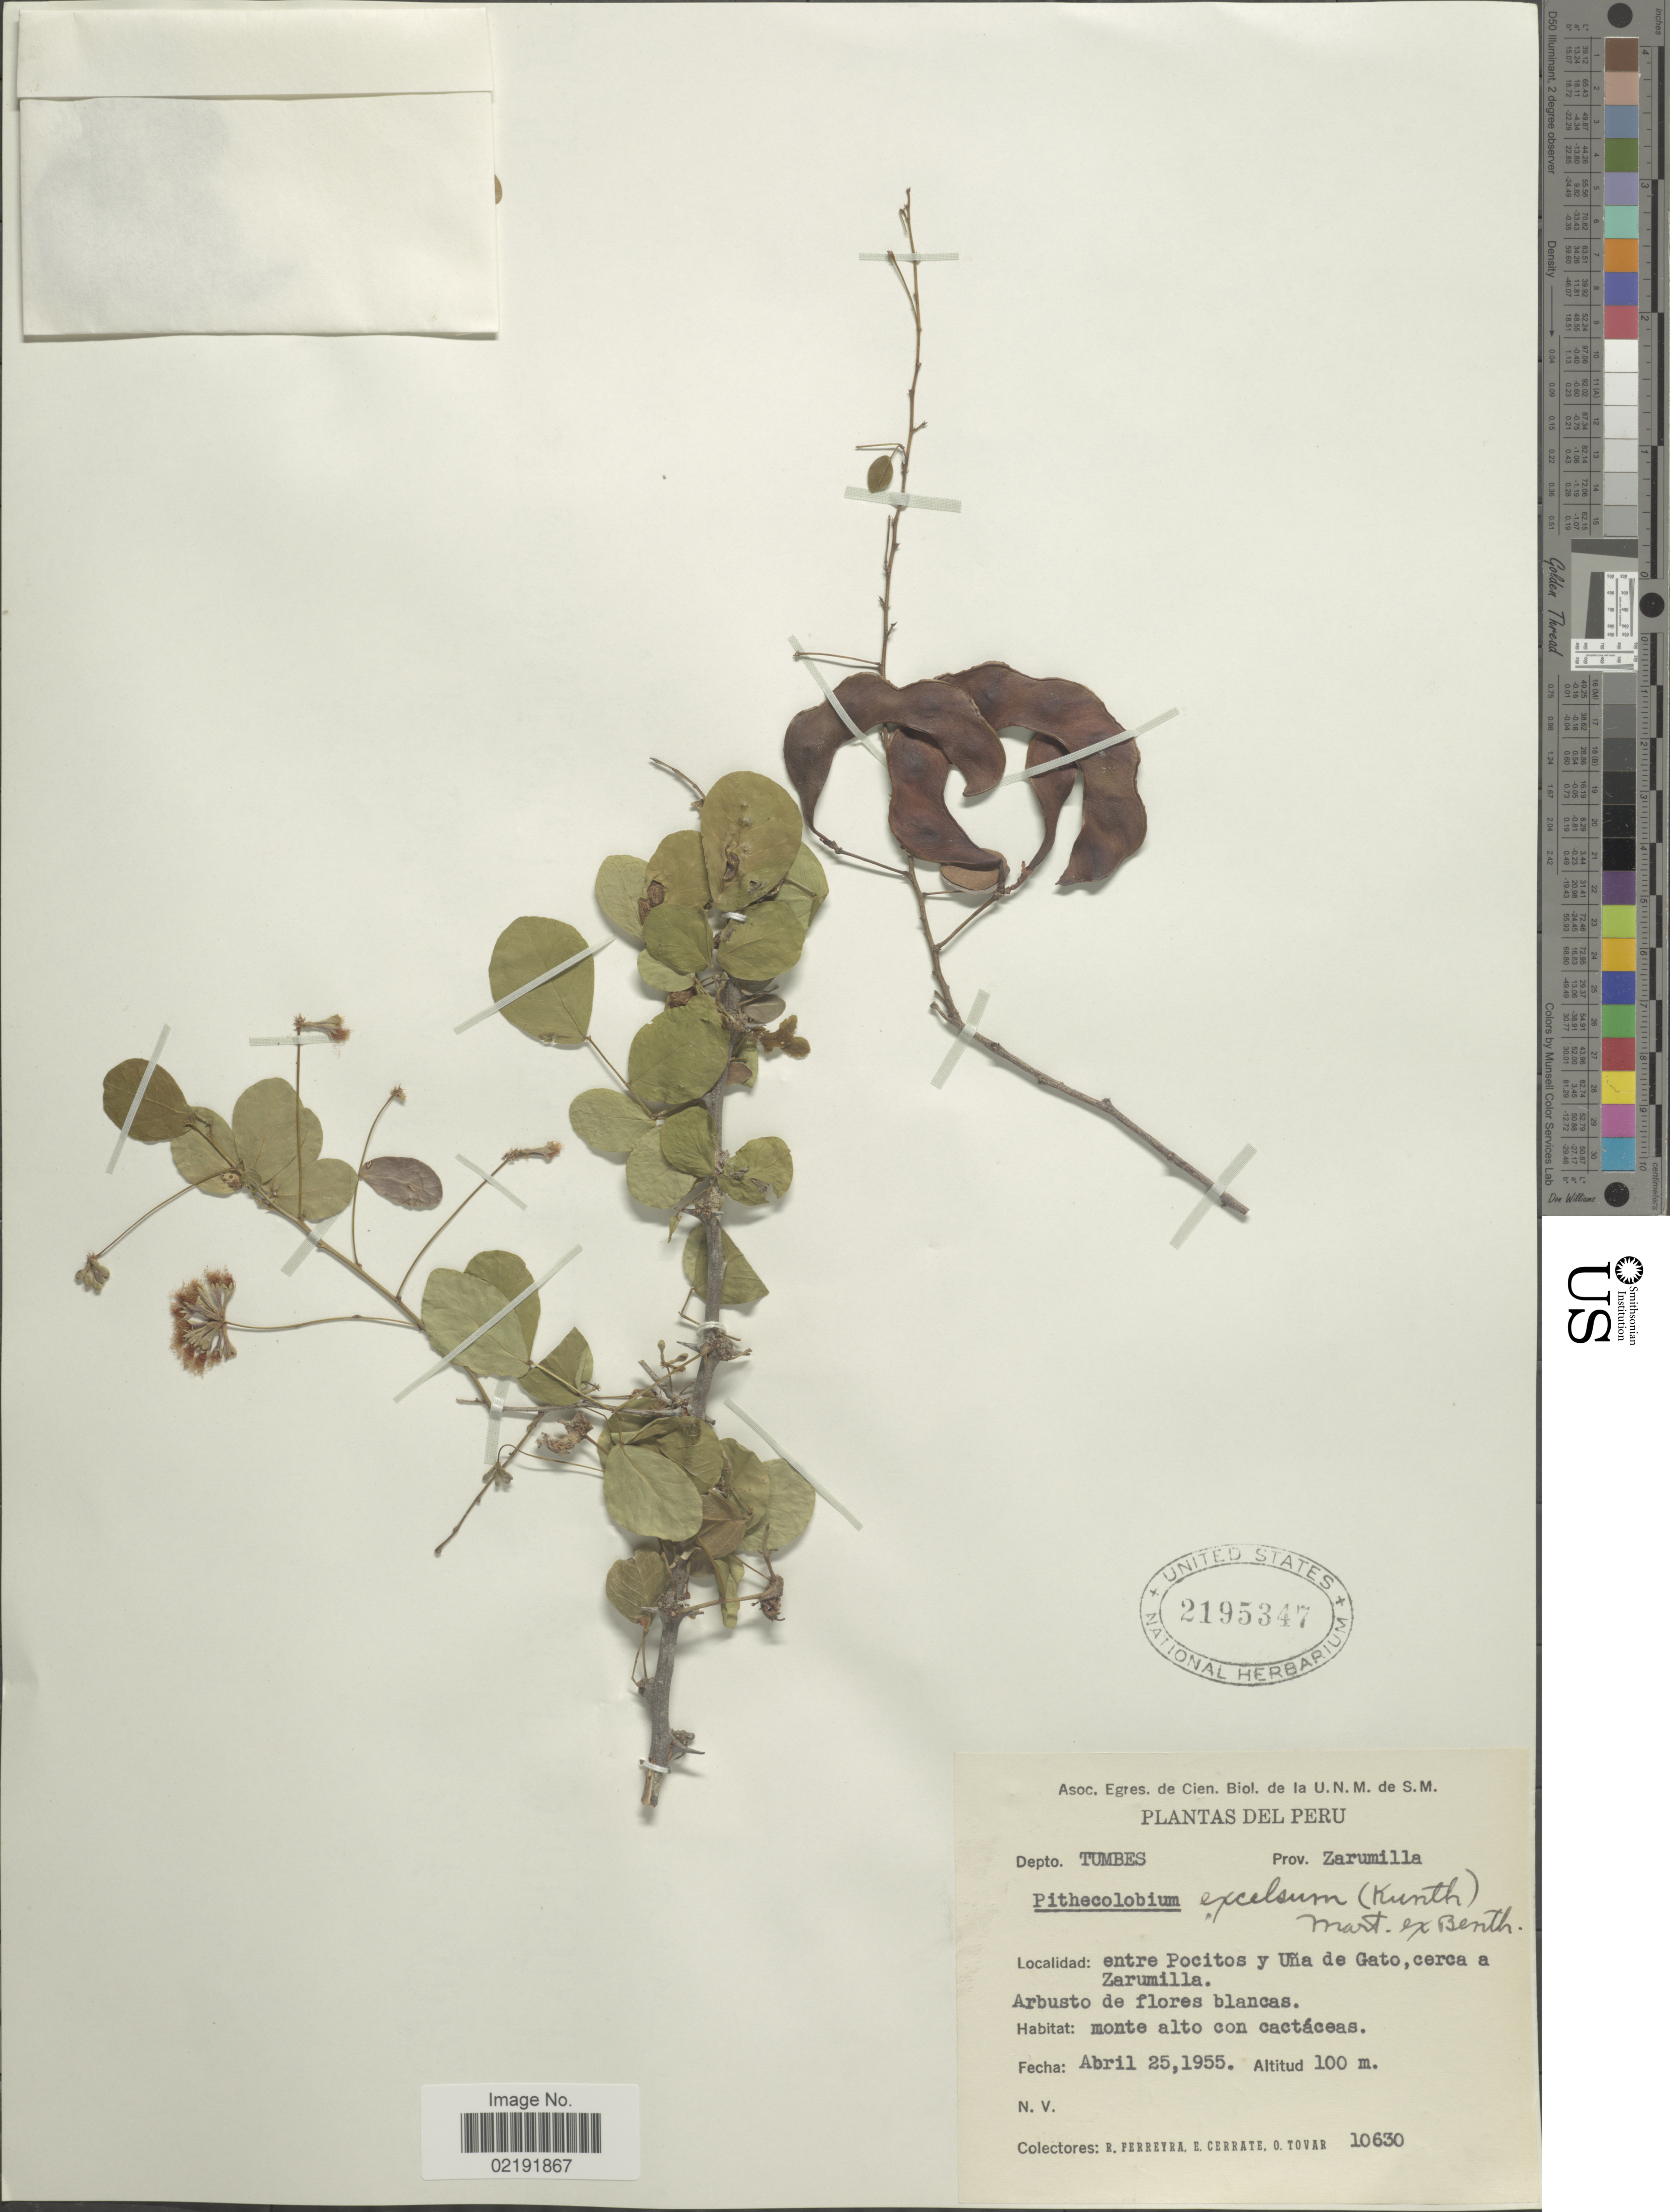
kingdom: Plantae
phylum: Tracheophyta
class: Magnoliopsida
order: Fabales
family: Fabaceae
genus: Pithecellobium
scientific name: Pithecellobium excelsum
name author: (Kunth) Mart.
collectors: R. A. Ferreyra, E. Cerrate & Ó. Tovar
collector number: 10630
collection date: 1955-04-25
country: Peru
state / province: Tumbes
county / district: Zarumilla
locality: Depto. Tumbes. Prov. Zarumilla. Entre Pocitos y Uña de Gato, cerca a Zarumilla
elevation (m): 100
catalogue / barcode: US 2195347